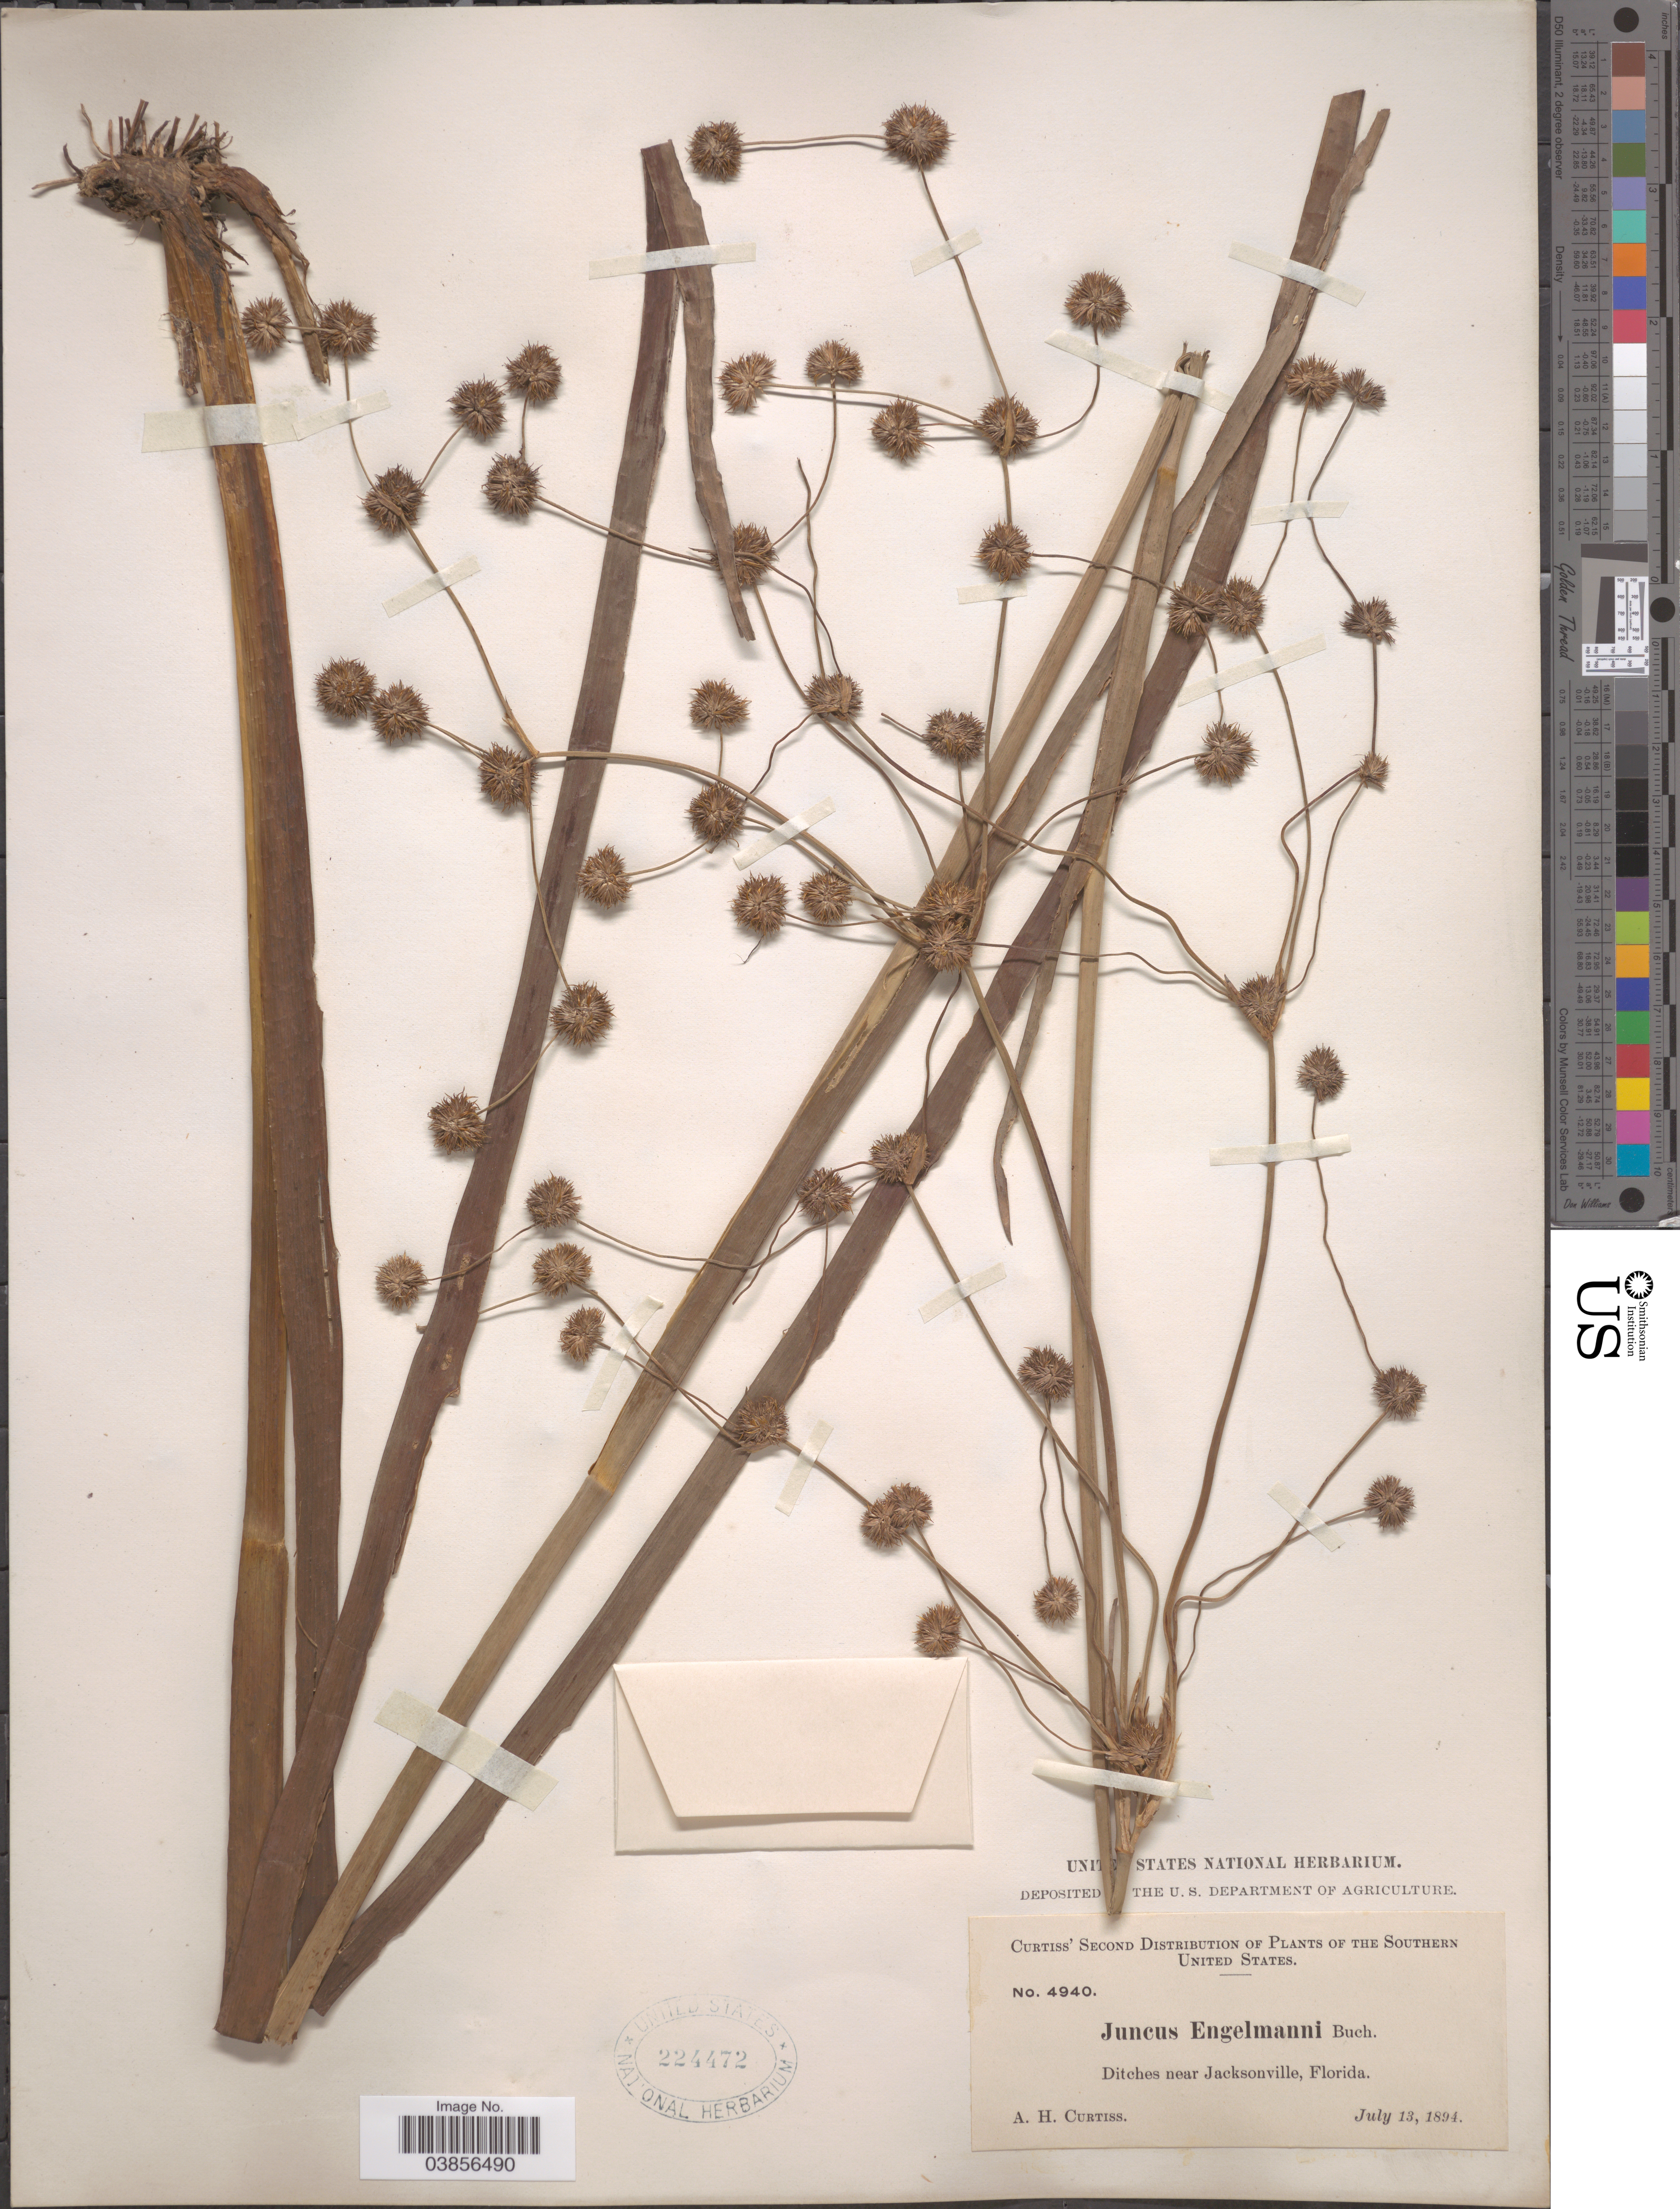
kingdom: Plantae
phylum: Tracheophyta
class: Liliopsida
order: Poales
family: Juncaceae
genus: Juncus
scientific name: Juncus polycephalus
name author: Michx.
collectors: A. H. Curtiss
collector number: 4940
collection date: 1894-07-13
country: United States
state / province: Florida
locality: Southern United States. Ditches near Jacksonville.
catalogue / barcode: US 224472